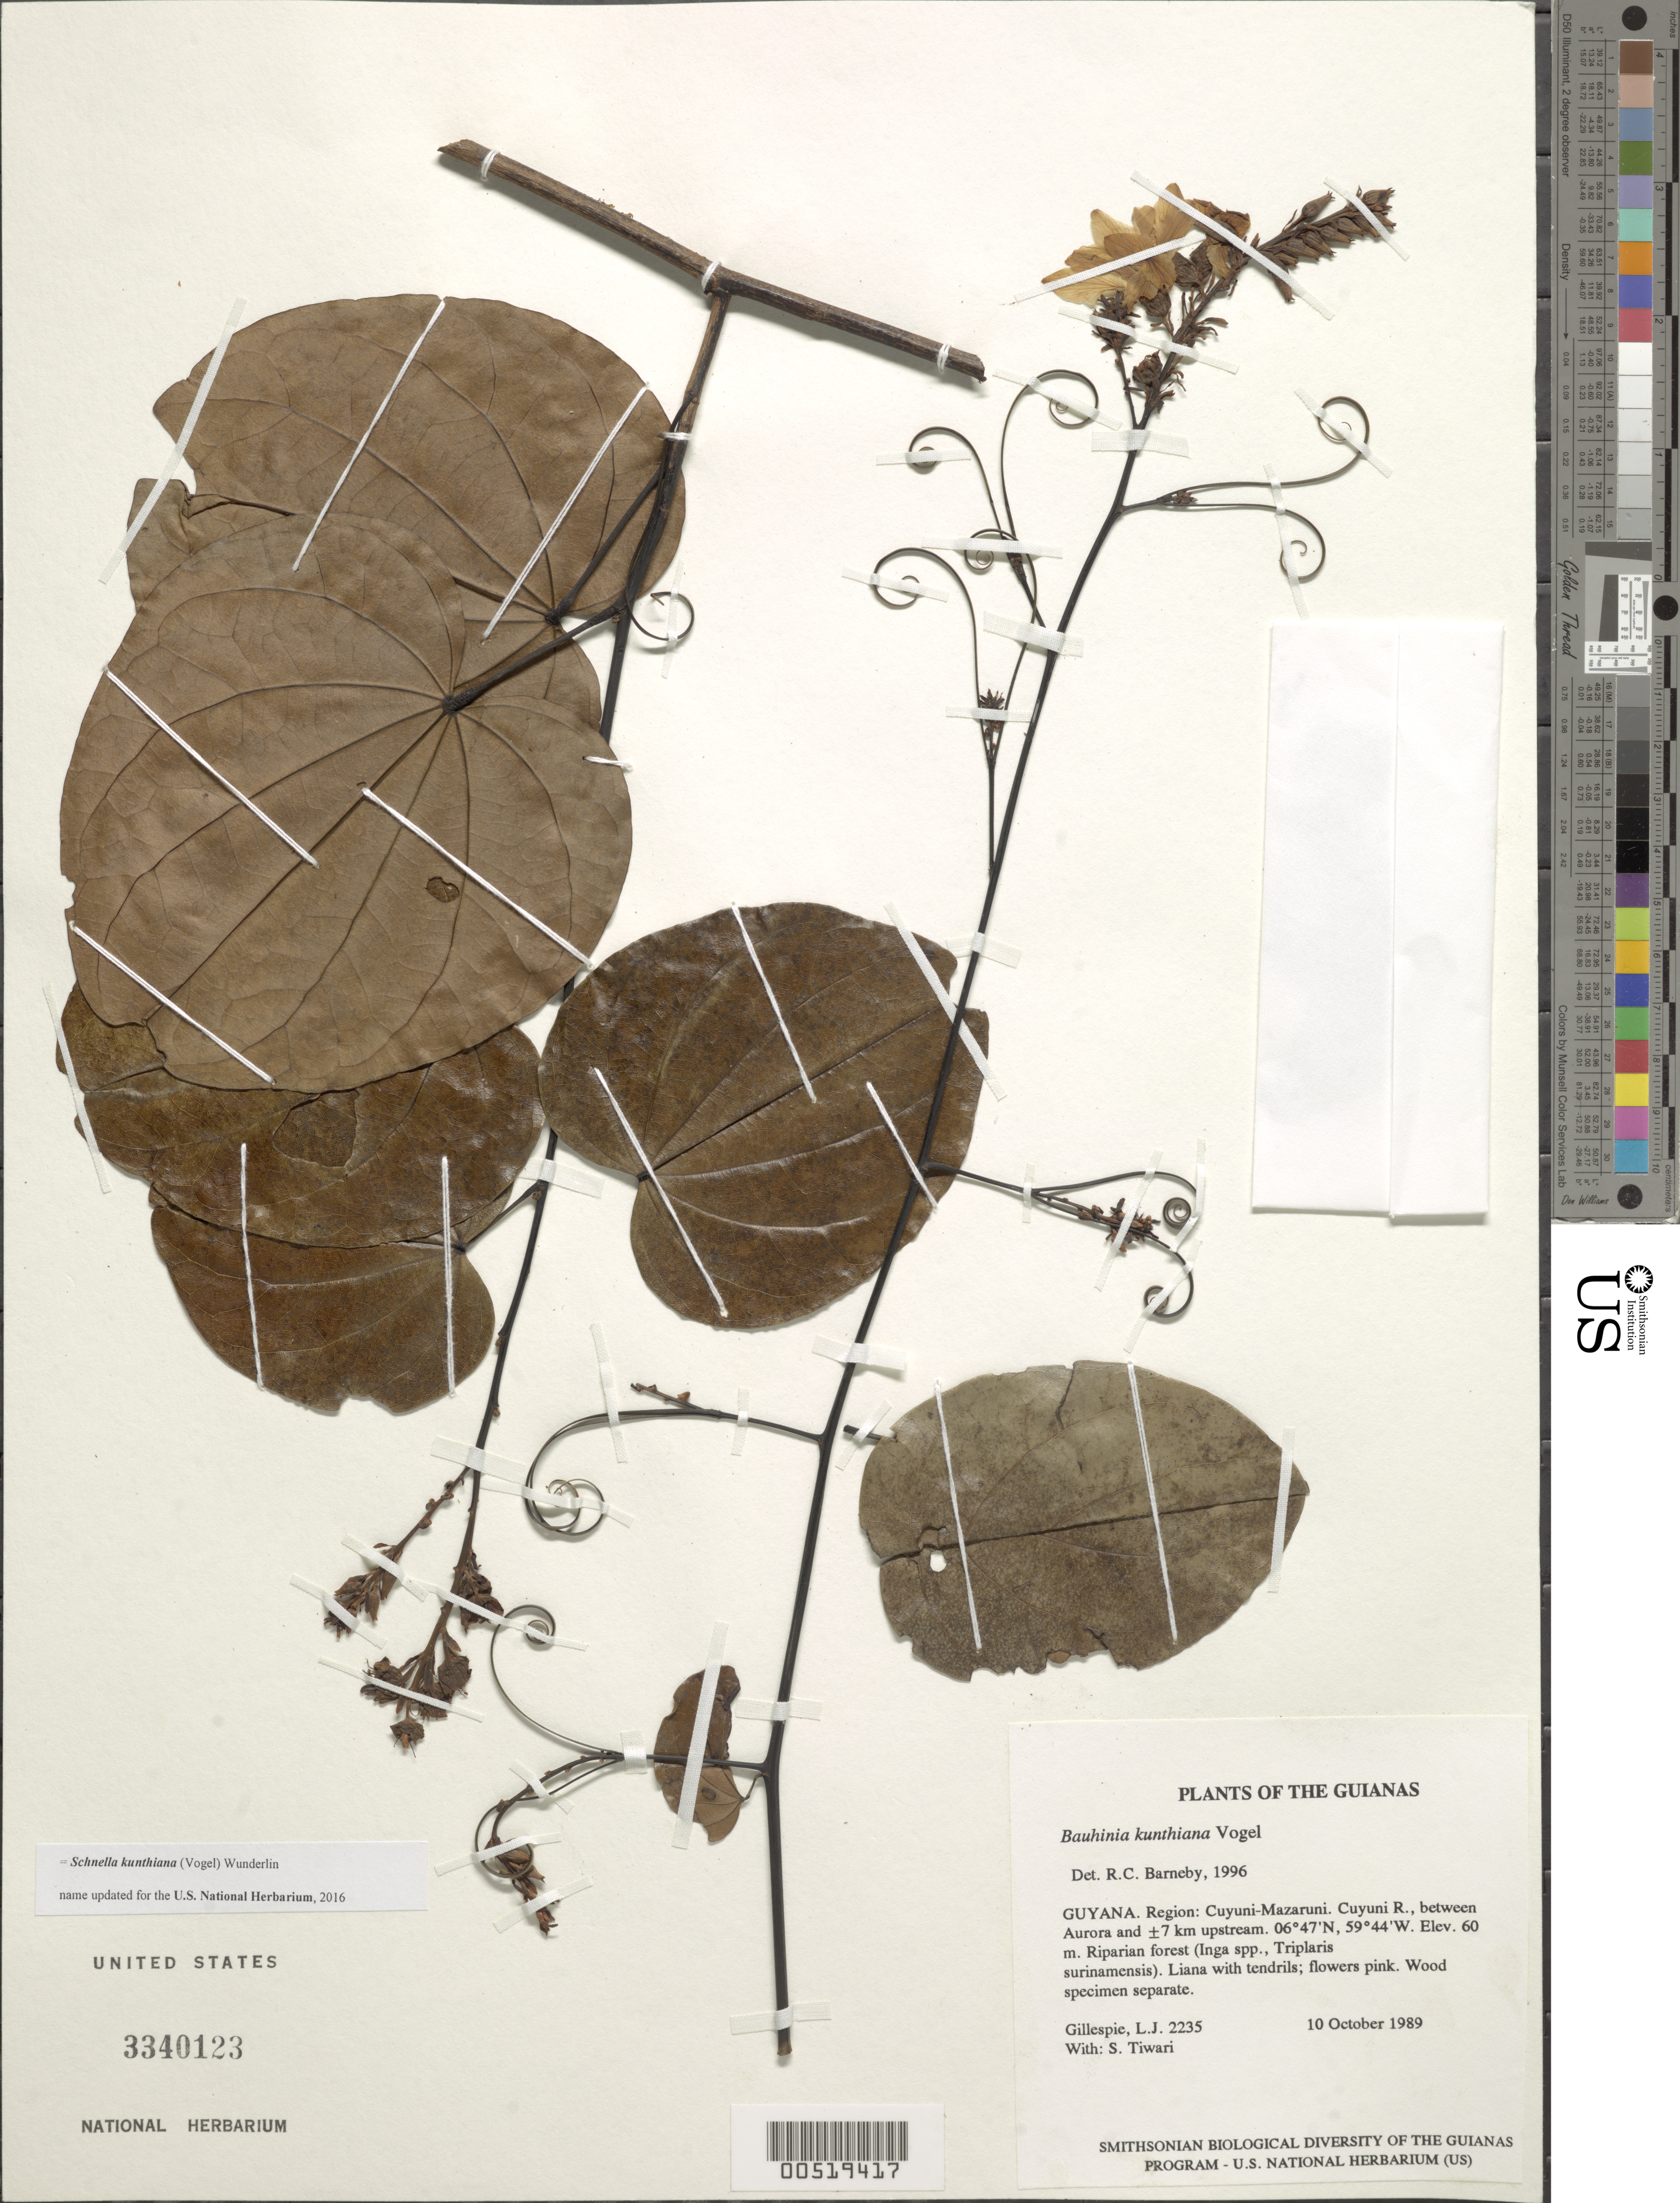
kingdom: Plantae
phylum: Tracheophyta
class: Magnoliopsida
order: Fabales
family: Fabaceae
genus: Schnella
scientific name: Schnella kunthiana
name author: (Vogel) Wunderlin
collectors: L. J. Gillespie & S. Tiwari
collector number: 2235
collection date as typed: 10 October 1989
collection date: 1989-10-10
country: Guyana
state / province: Cuyuni-Mazaruni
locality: Cuyuni R., between Aurora and ±7 km upstream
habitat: Riparian forest (Inga spp., Triplaris surinamensis)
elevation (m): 60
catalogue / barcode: US 3340123